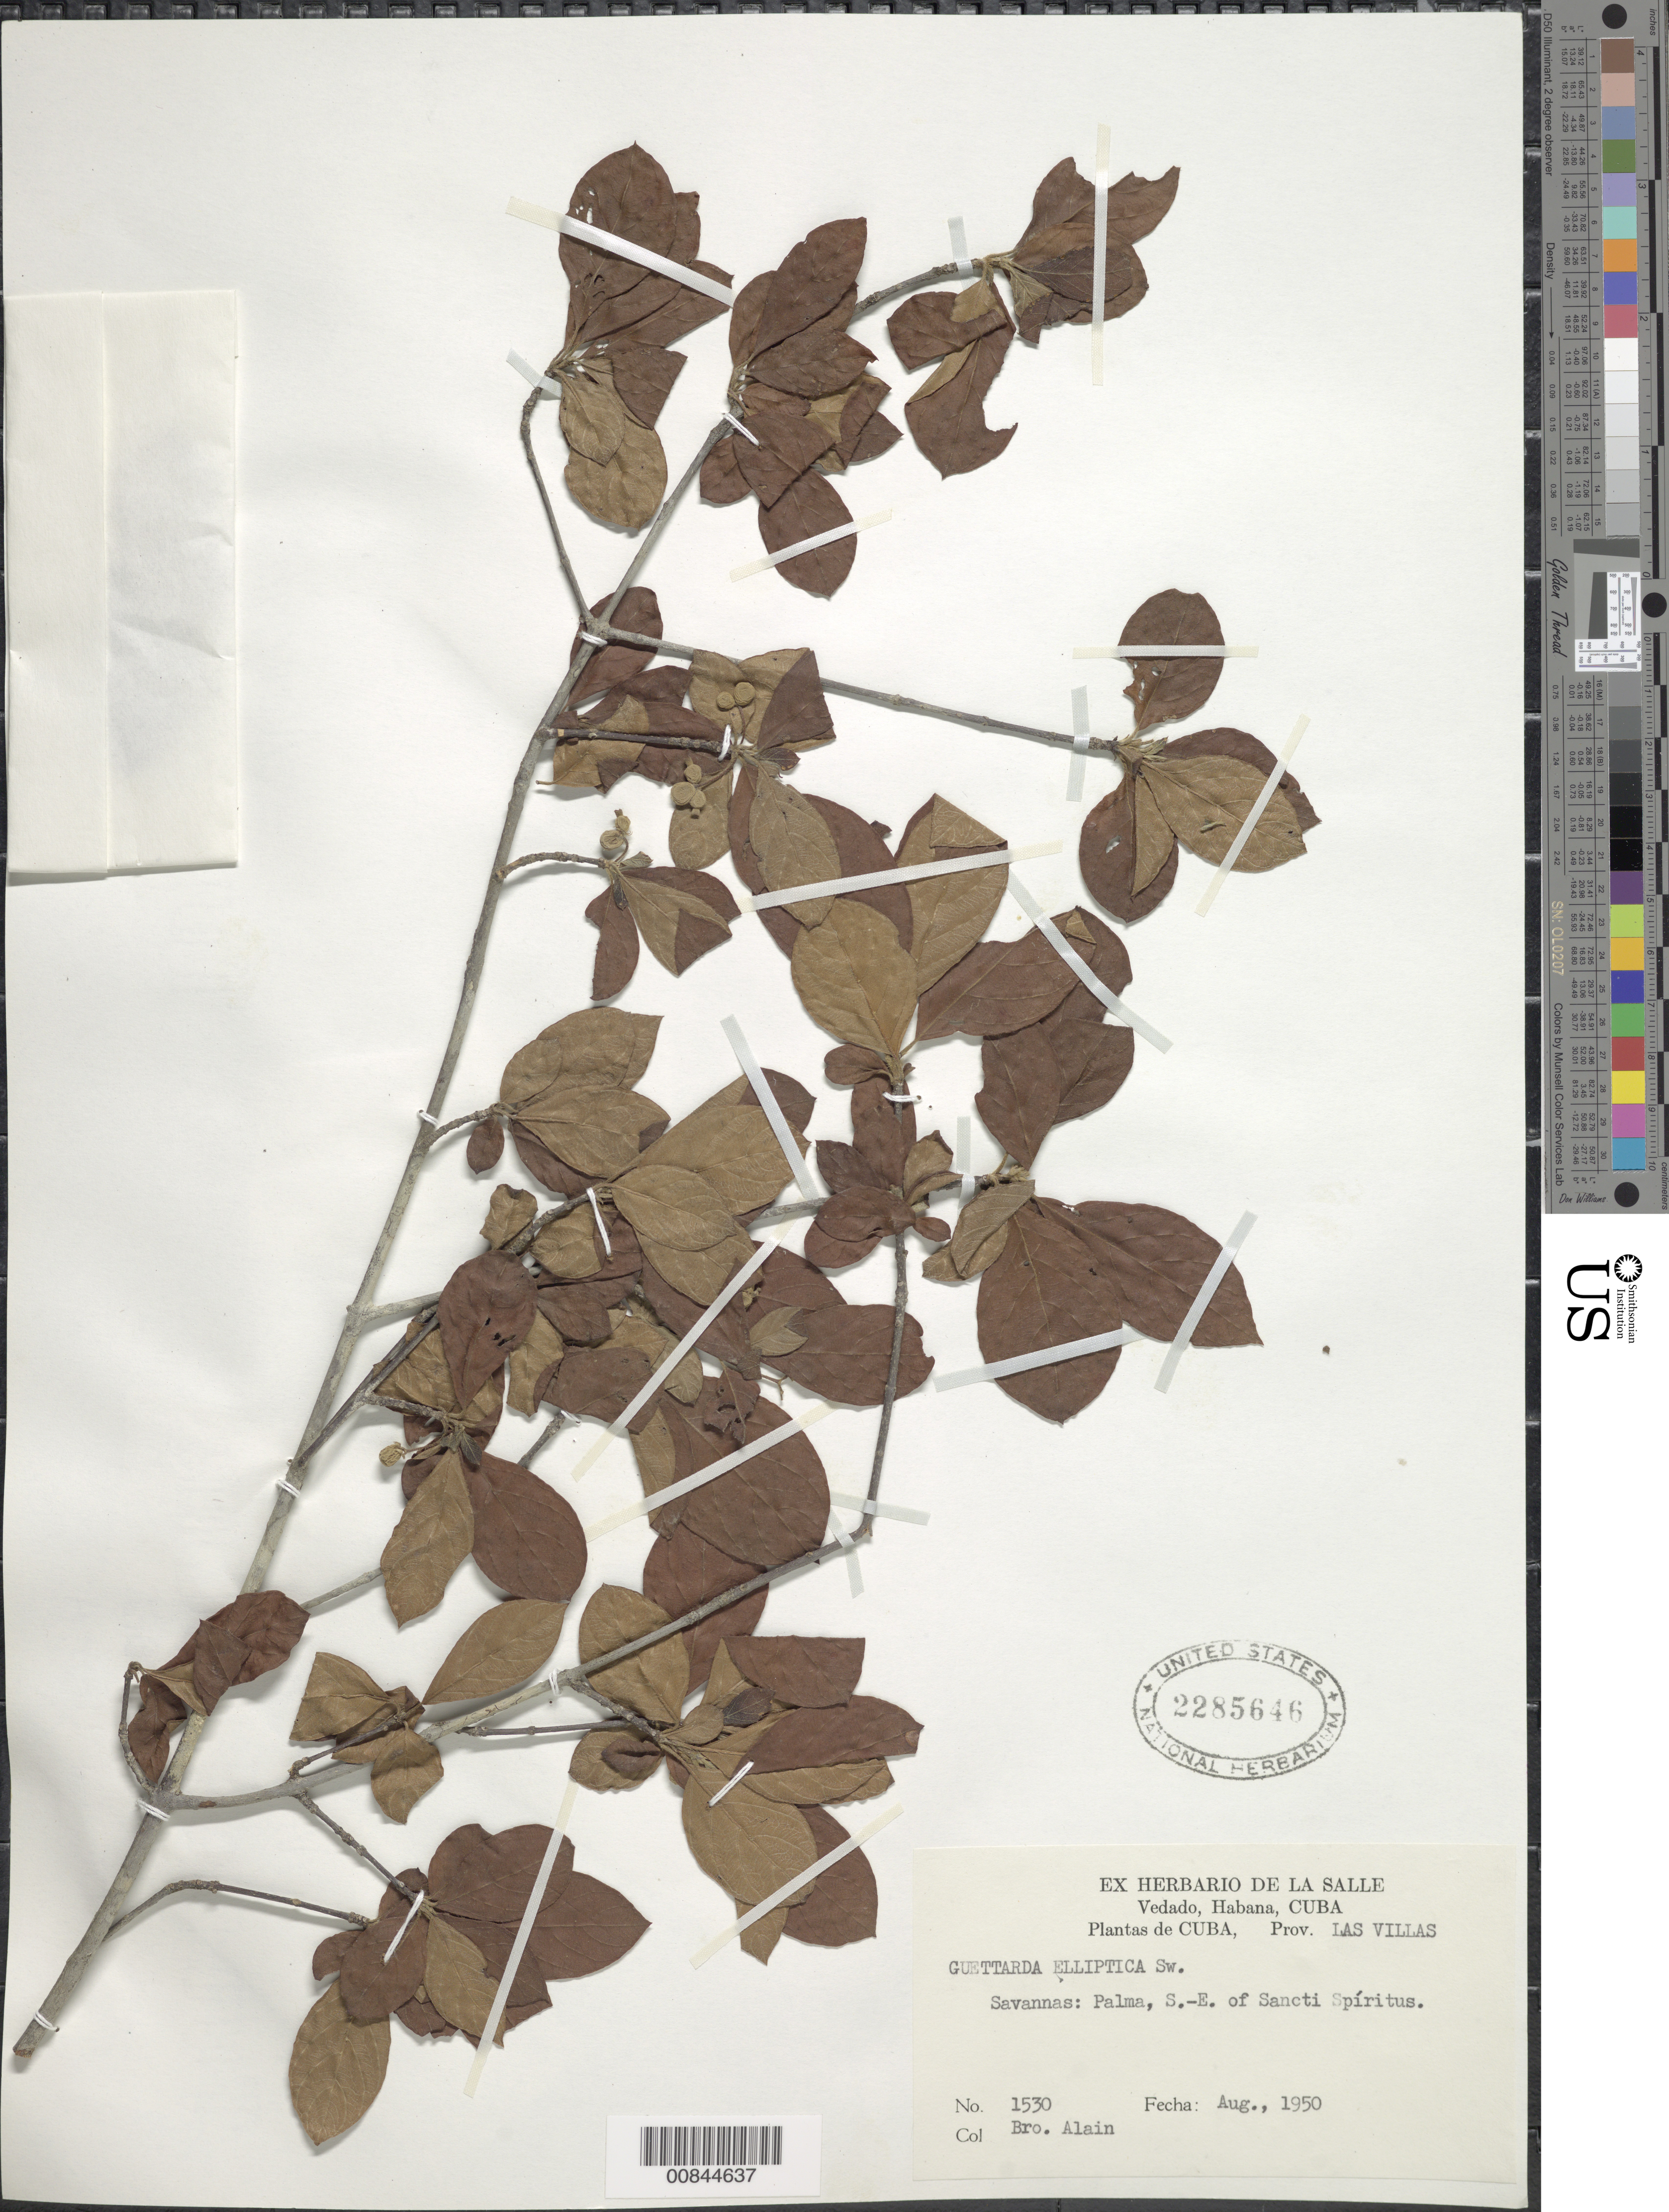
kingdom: Plantae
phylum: Tracheophyta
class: Magnoliopsida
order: Gentianales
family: Rubiaceae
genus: Guettarda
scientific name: Guettarda elliptica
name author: Sw.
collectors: A. H. Liogier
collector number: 1530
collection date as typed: Aug 1950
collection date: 1950-08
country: Cuba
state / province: Las Villas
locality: Palma, SE of Sancti Spíritus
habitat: Savannas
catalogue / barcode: US 2285646